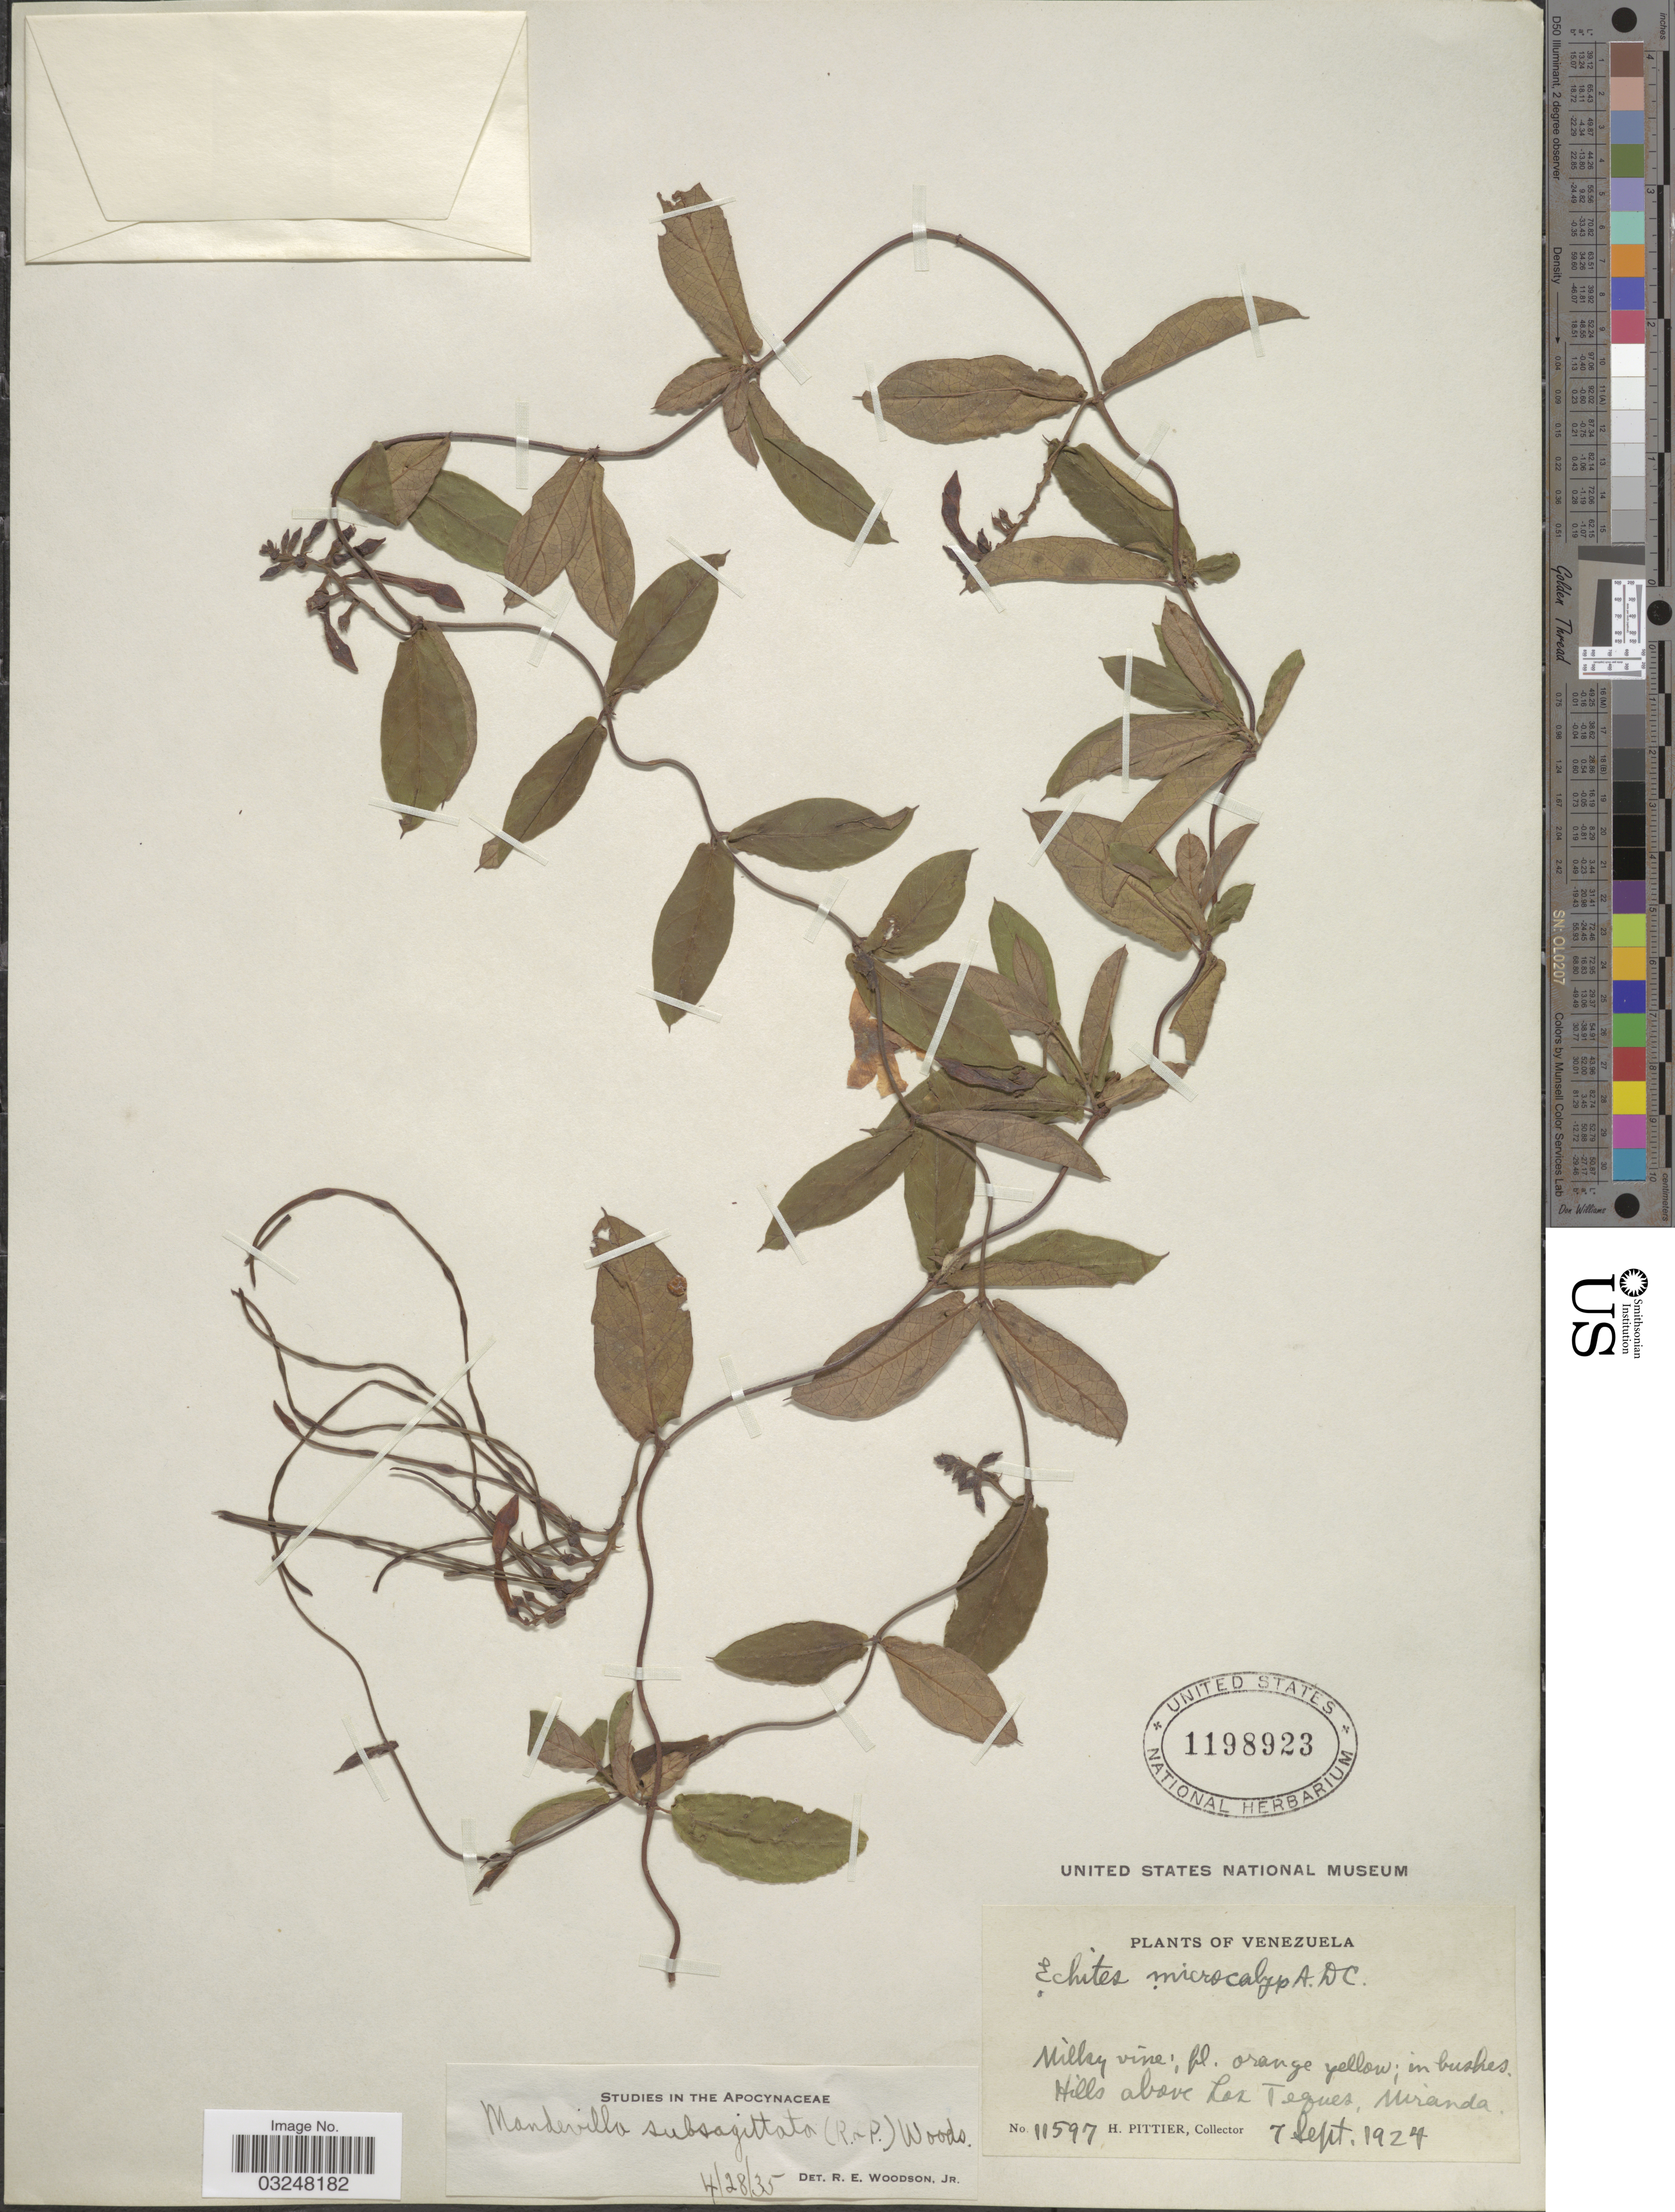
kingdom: Plantae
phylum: Tracheophyta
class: Magnoliopsida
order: Gentianales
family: Apocynaceae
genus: Mandevilla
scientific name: Mandevilla subsagittata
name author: (Ruiz & Pav.) Woodson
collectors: H. F. Pittier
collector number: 11597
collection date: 1924-09-07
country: Venezuela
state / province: Miranda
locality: Hills above Los Teques.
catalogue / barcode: US 1198923